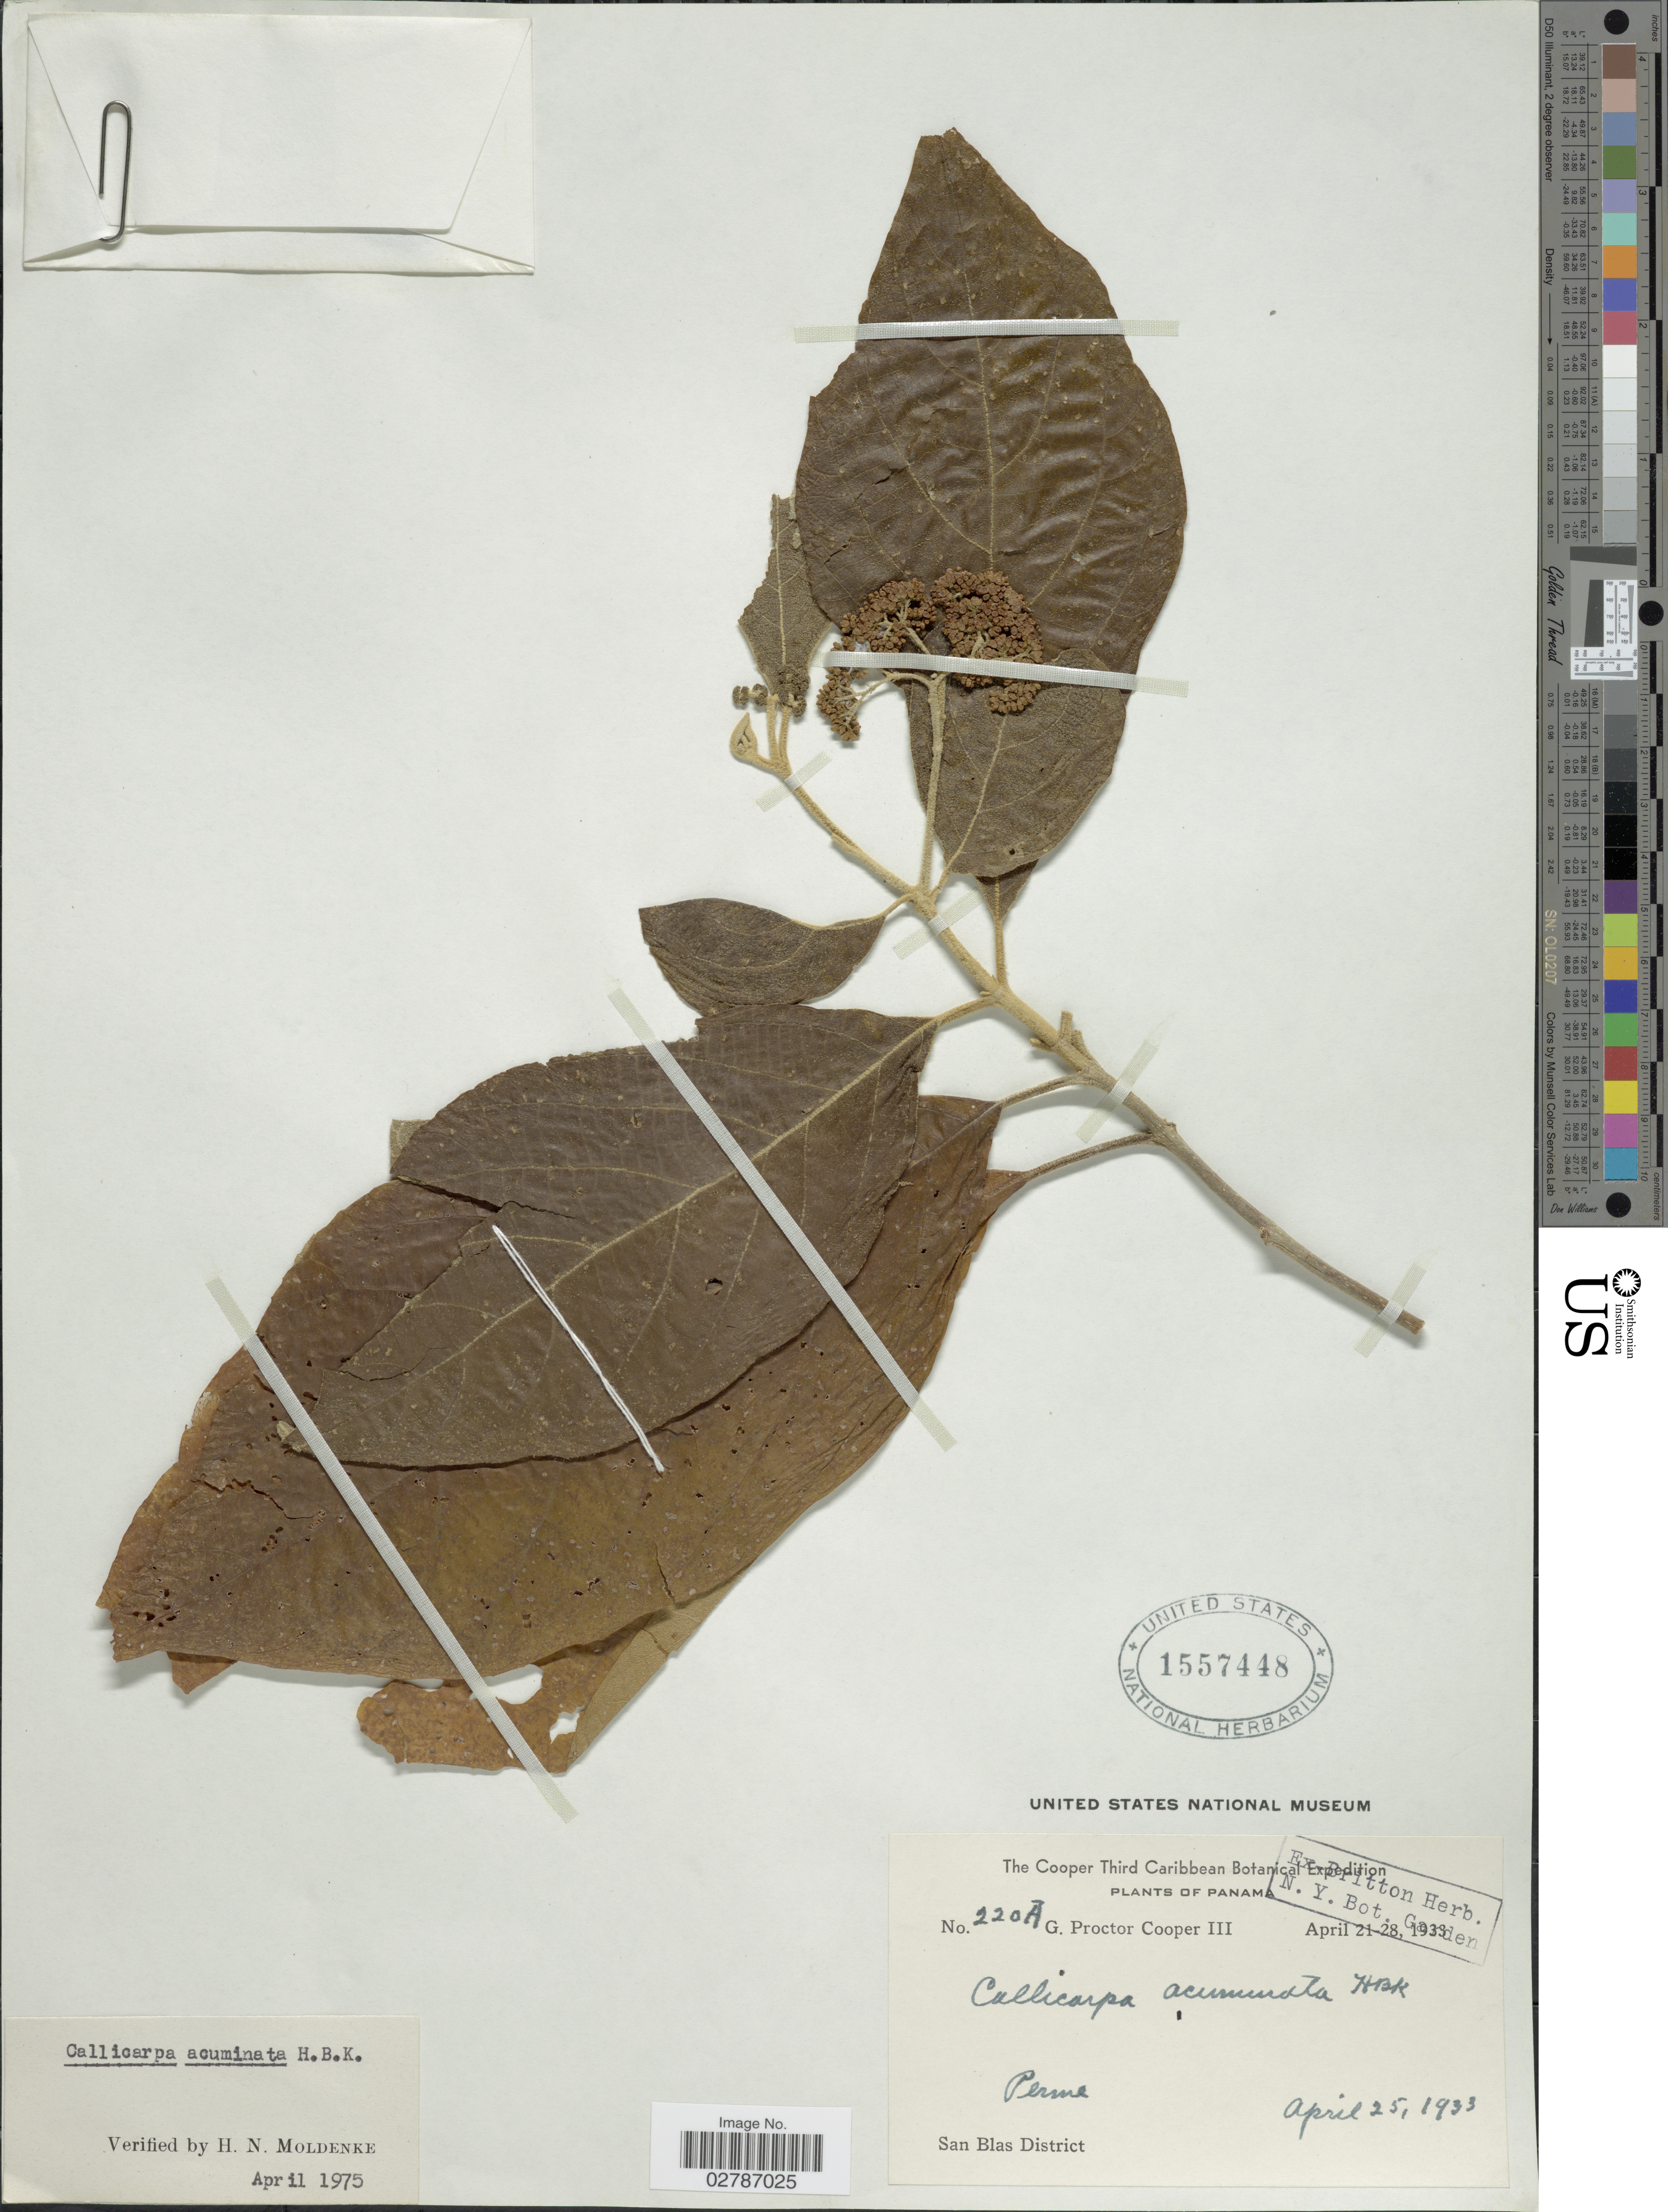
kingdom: Plantae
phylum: Tracheophyta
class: Magnoliopsida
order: Lamiales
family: Lamiaceae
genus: Callicarpa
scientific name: Callicarpa acuminata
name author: Kunth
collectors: G. Cooper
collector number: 220A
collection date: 1933-04-25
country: Panama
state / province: Kuna Yala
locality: Perme. San Blas District.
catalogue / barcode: US 1557448